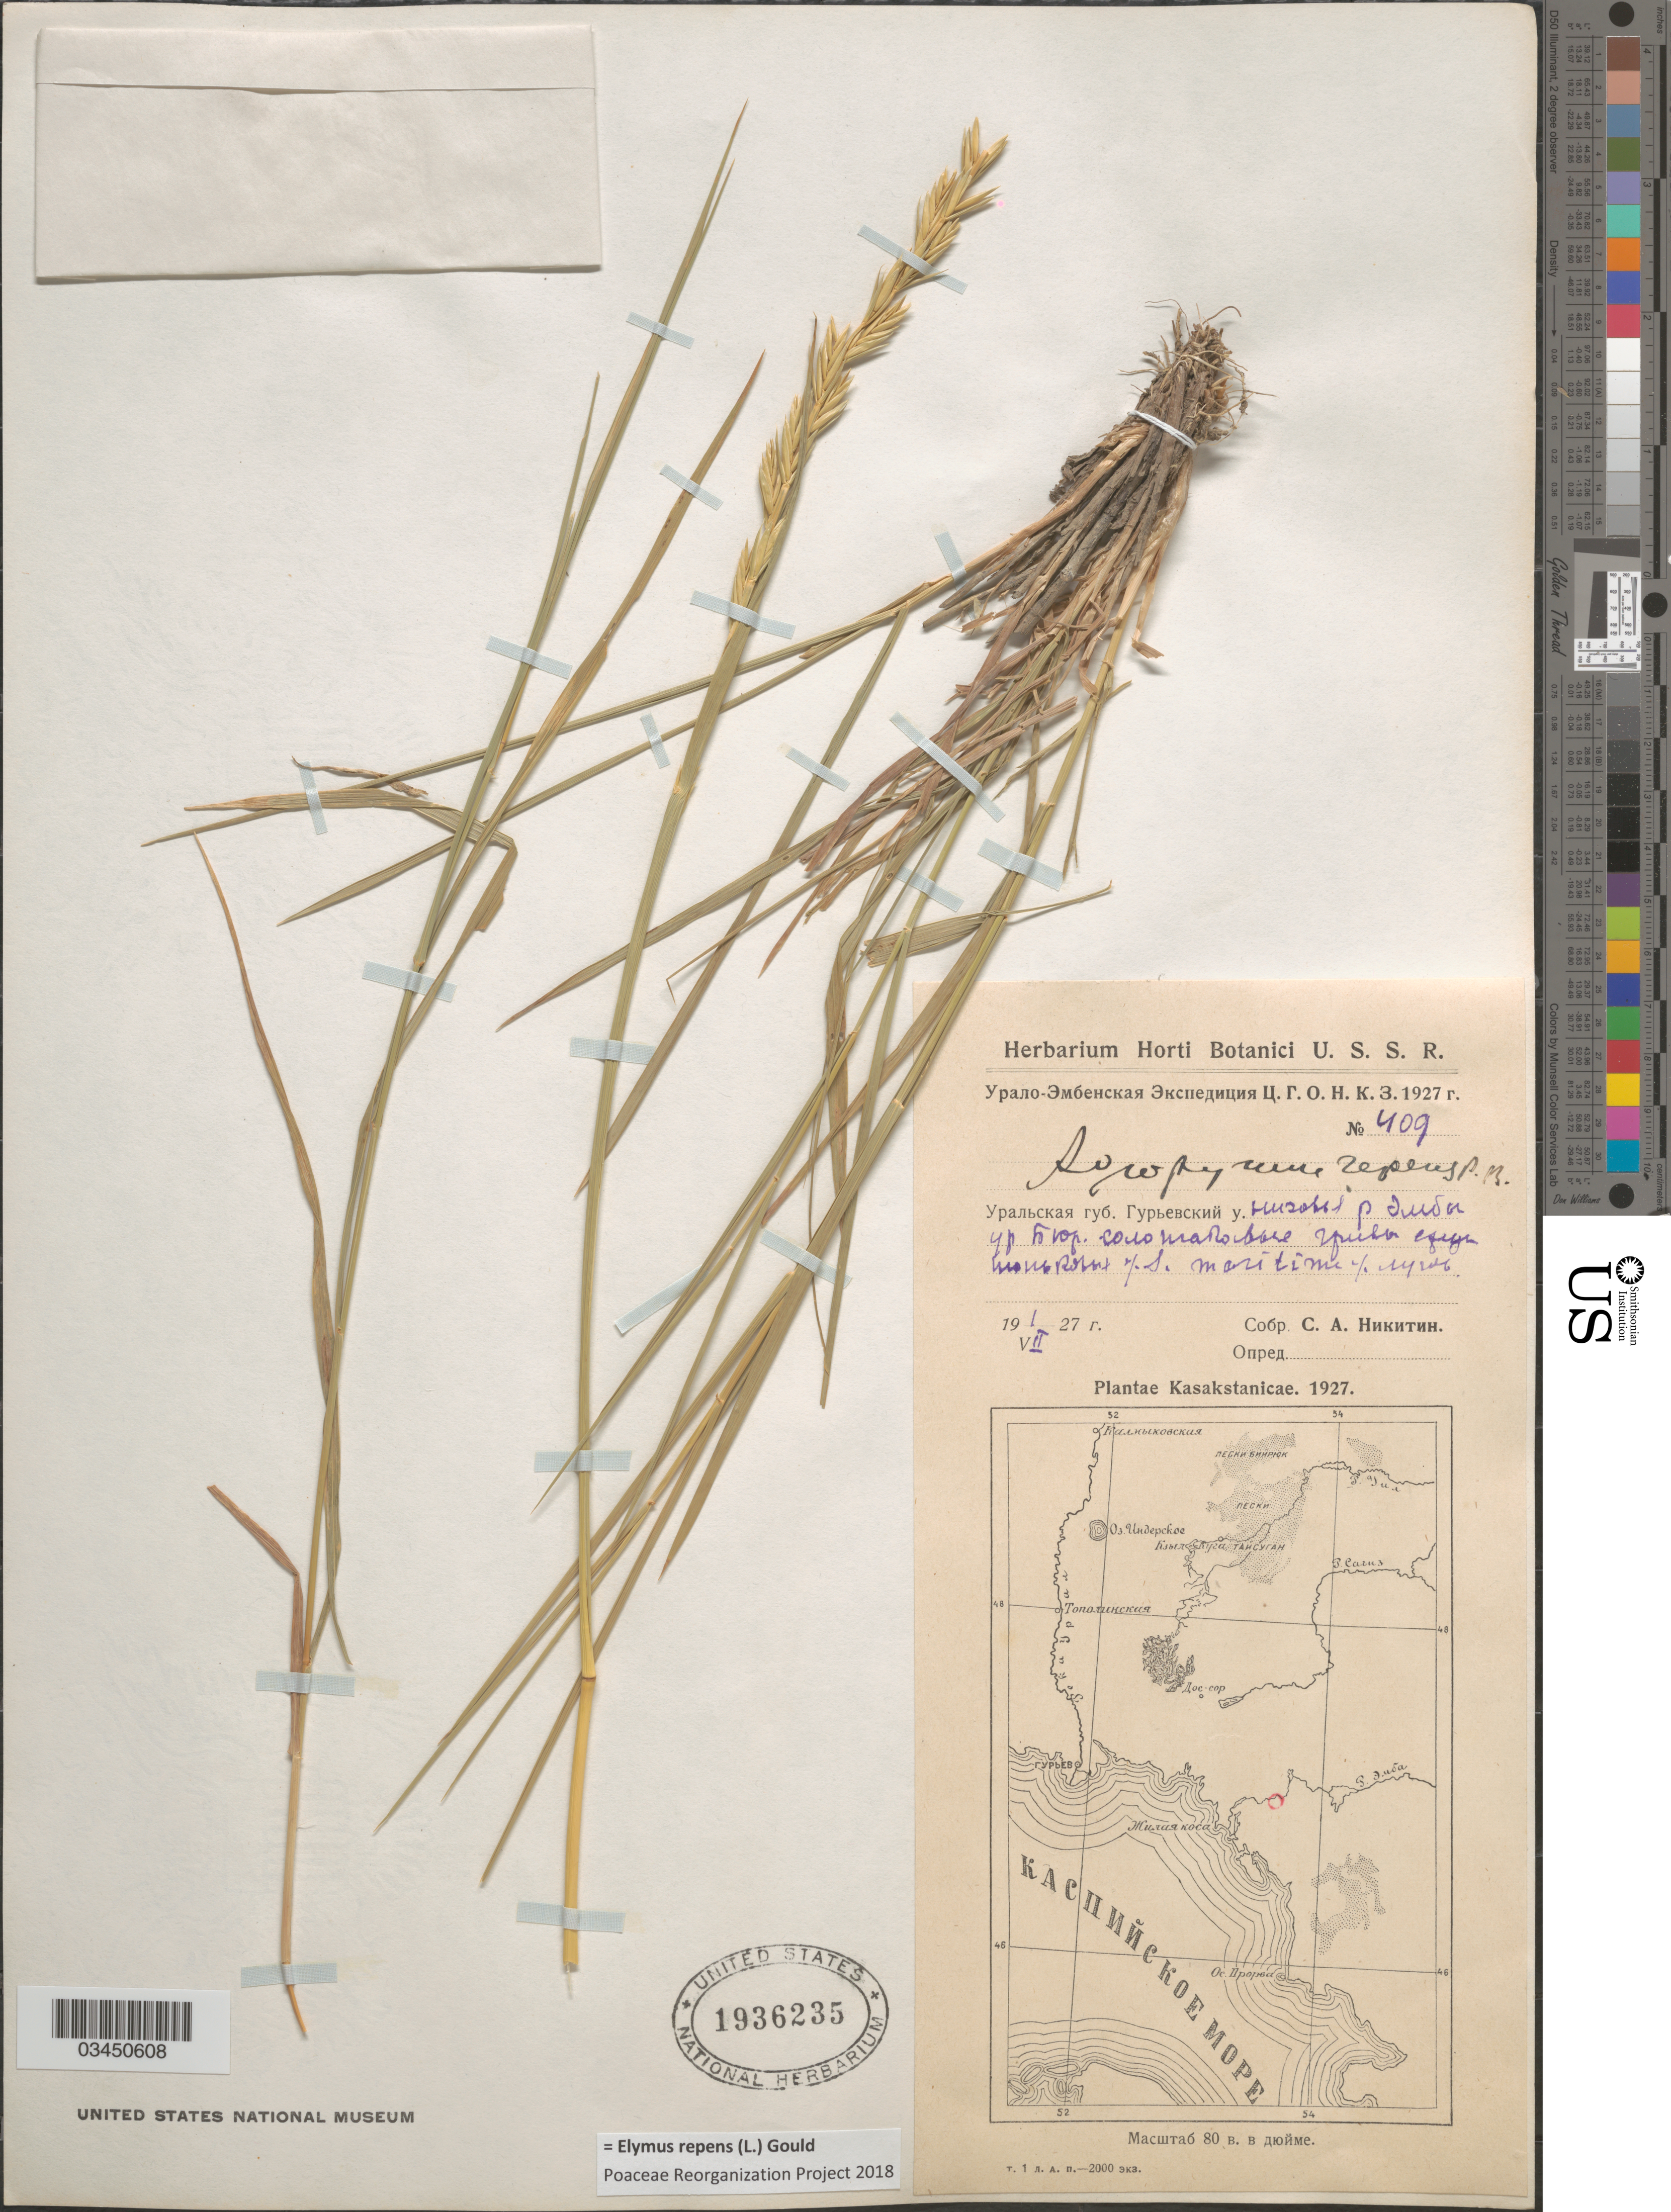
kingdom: Plantae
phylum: Tracheophyta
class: Liliopsida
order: Poales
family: Poaceae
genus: Elymus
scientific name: Elymus repens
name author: (L.) Gould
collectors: S. A. Nikitin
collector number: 409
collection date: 1927-07-01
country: Kazakhstan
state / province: Atyrau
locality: Lower of river Emba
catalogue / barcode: US 1936235